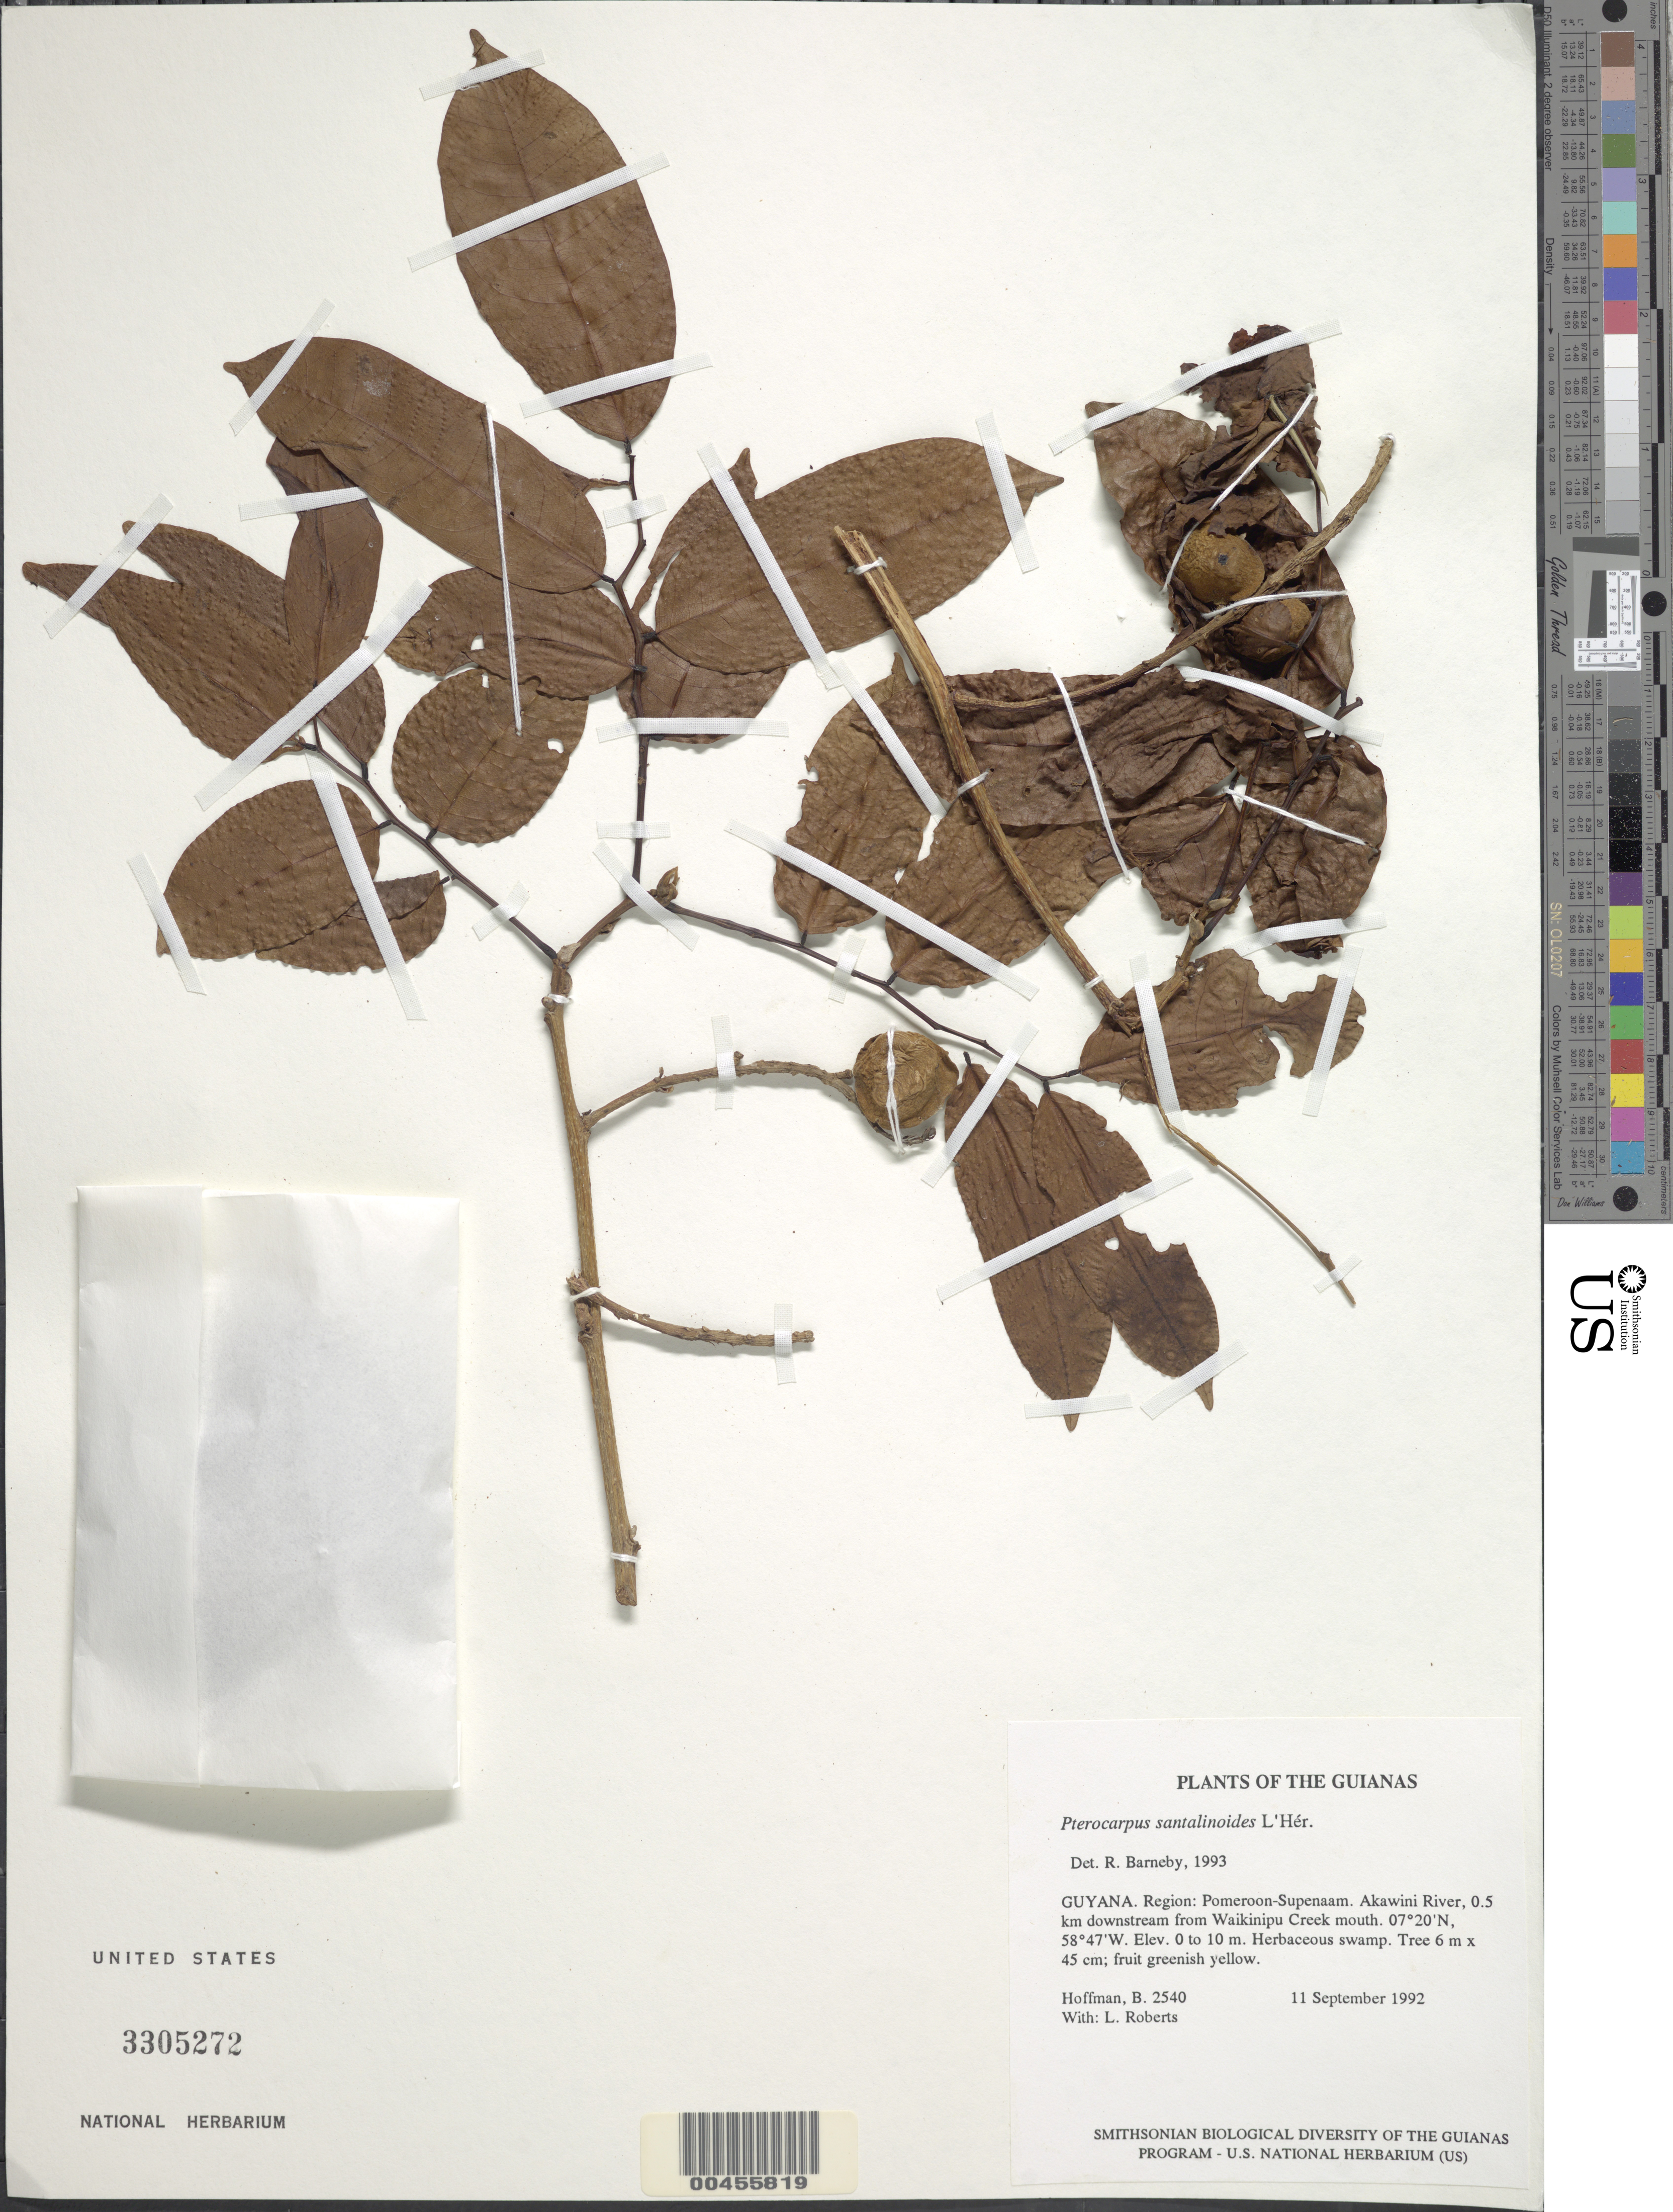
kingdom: Plantae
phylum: Tracheophyta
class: Magnoliopsida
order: Fabales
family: Fabaceae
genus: Pterocarpus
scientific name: Pterocarpus santalinoides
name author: L'Hér. ex DC.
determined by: Barneby, Rupert C., (NY)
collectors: B. Hoffman & L. Roberts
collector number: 2540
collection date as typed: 11 September 1992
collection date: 1992-09-11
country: Guyana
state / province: Pomeroon-Supenaam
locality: Akawini River, 0.5 km downstream from Waikinipu Creek mouth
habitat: Herbaceous swamp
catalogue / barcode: US 3305272